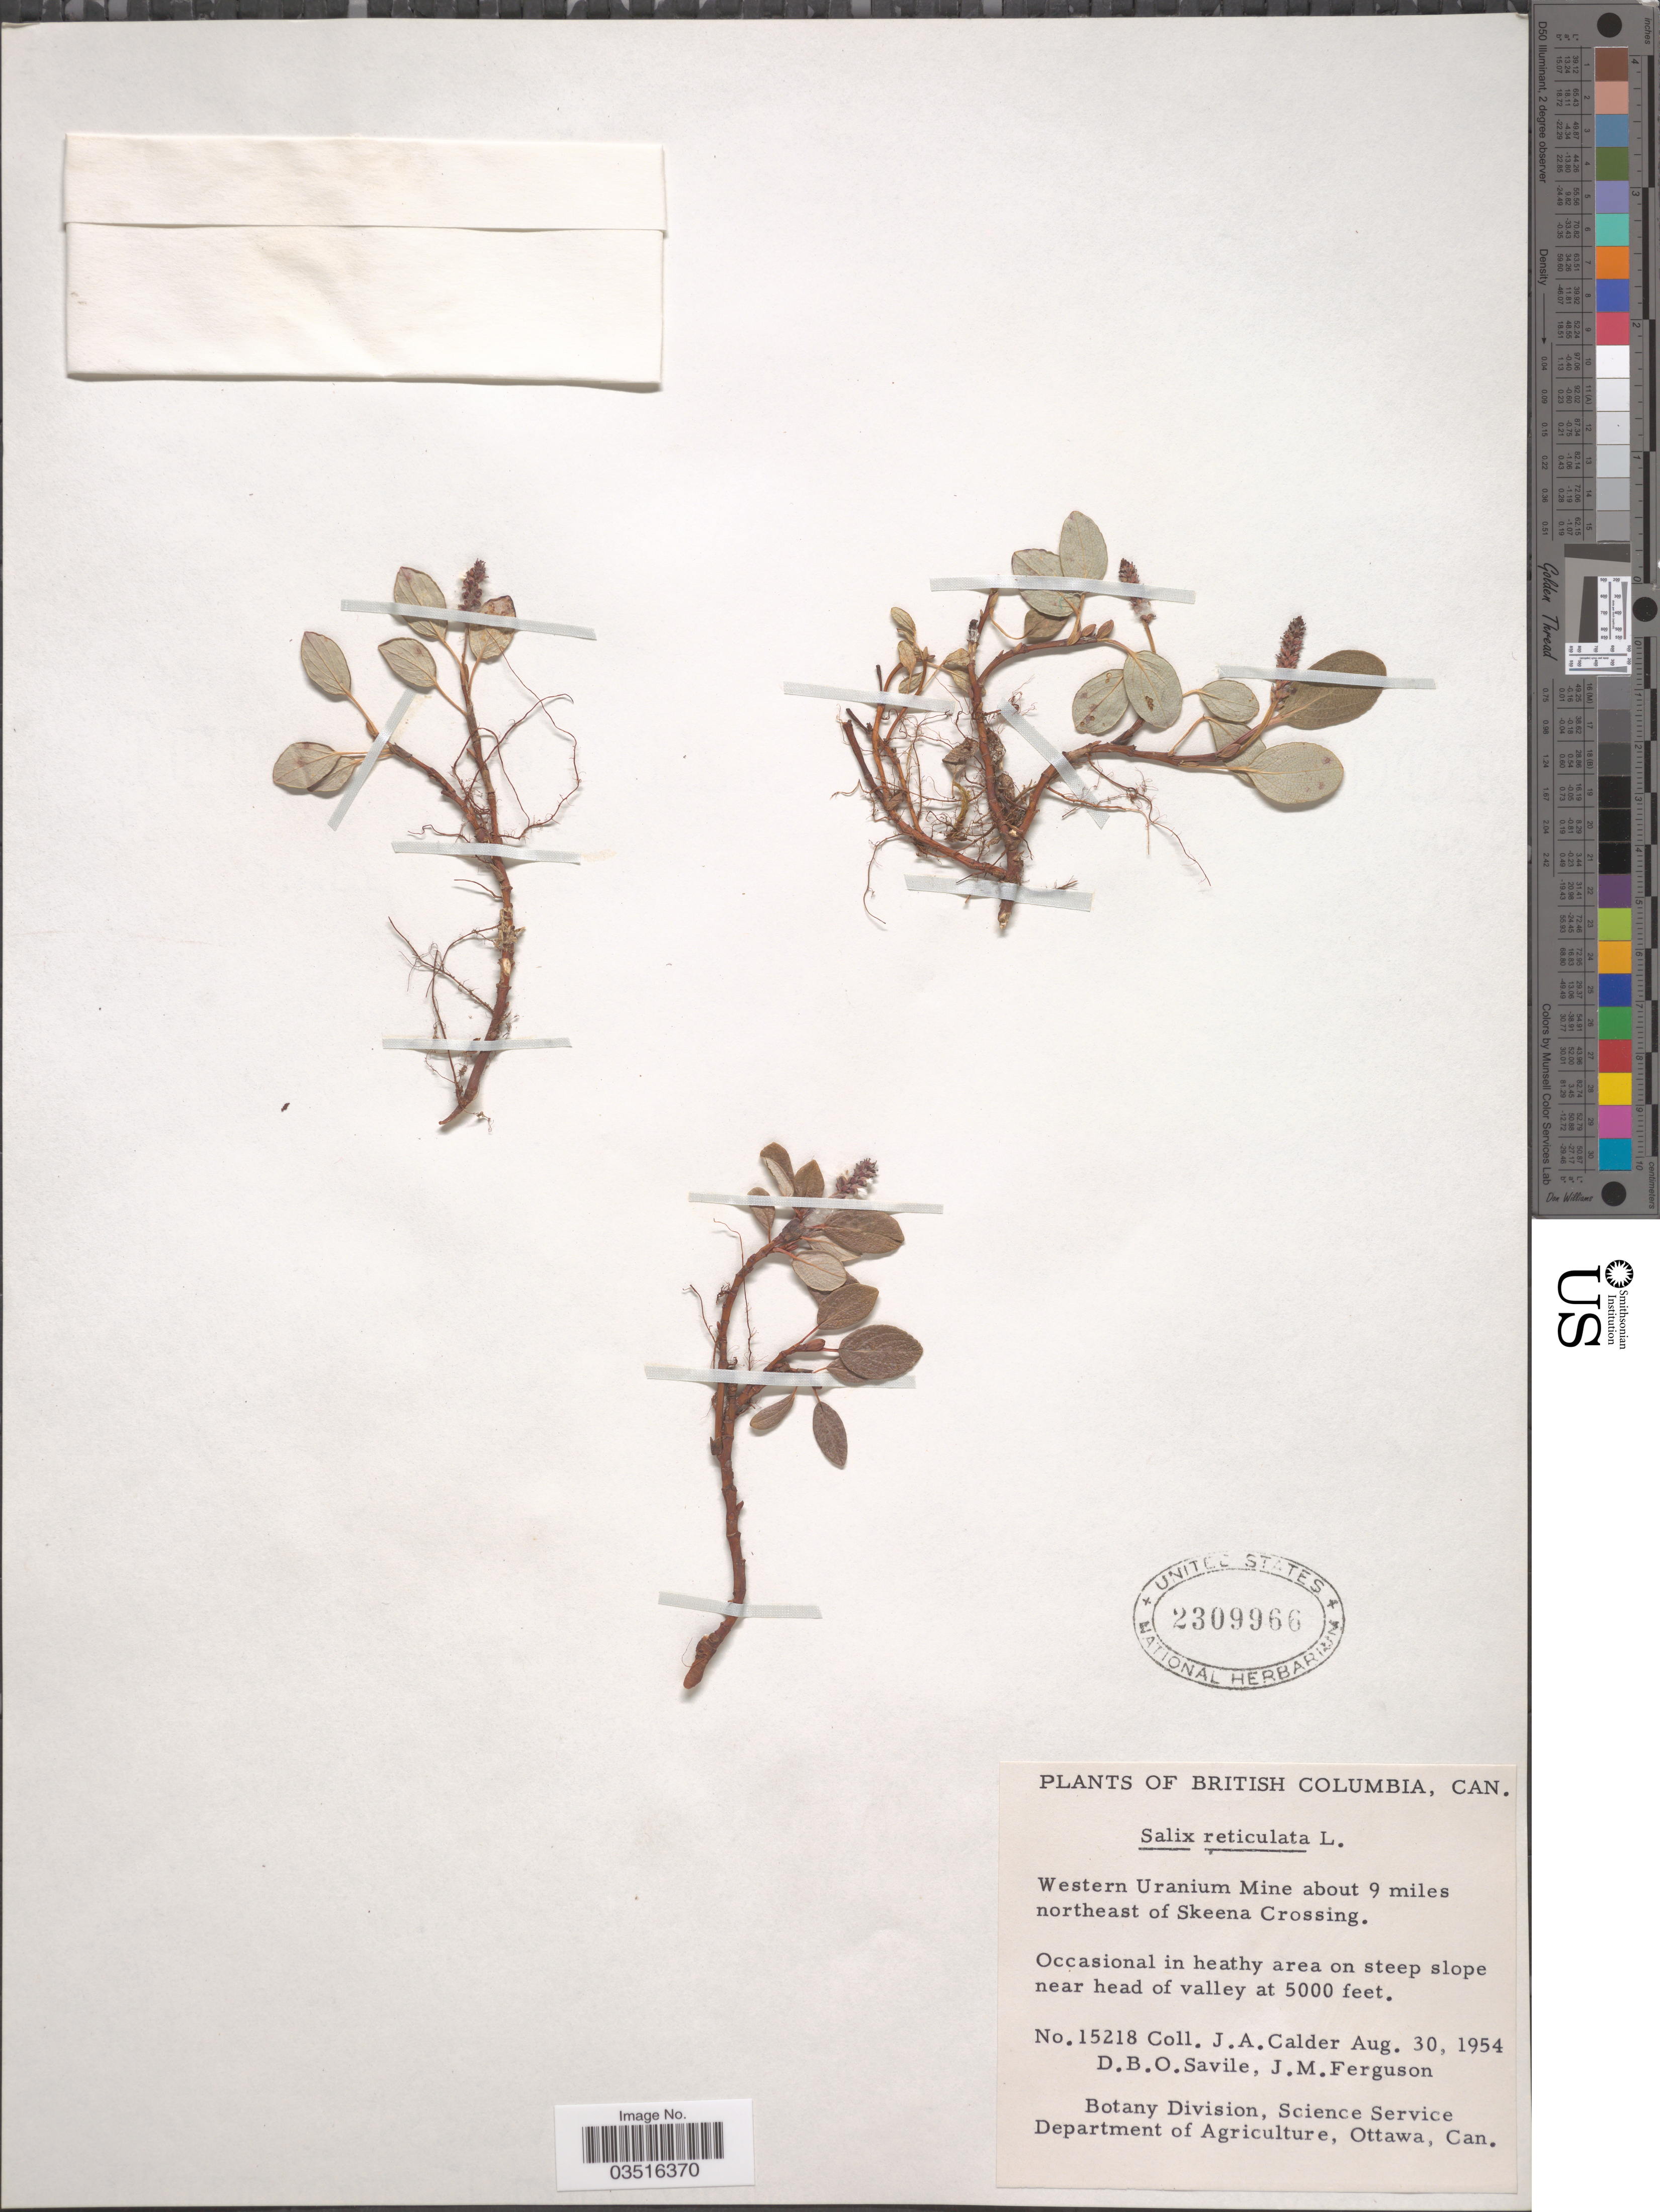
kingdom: Plantae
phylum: Tracheophyta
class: Magnoliopsida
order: Malpighiales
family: Salicaceae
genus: Salix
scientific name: Salix reticulata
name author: L.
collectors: J. A. Calder, D. Savile & J. M. Ferguson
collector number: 15218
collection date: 1954-08-30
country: Canada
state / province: British Columbia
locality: Western Uranium Mine about 9 miles northeast of Skeena Crossing. On steep slope near head of valley.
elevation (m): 1524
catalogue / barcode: US 2309966